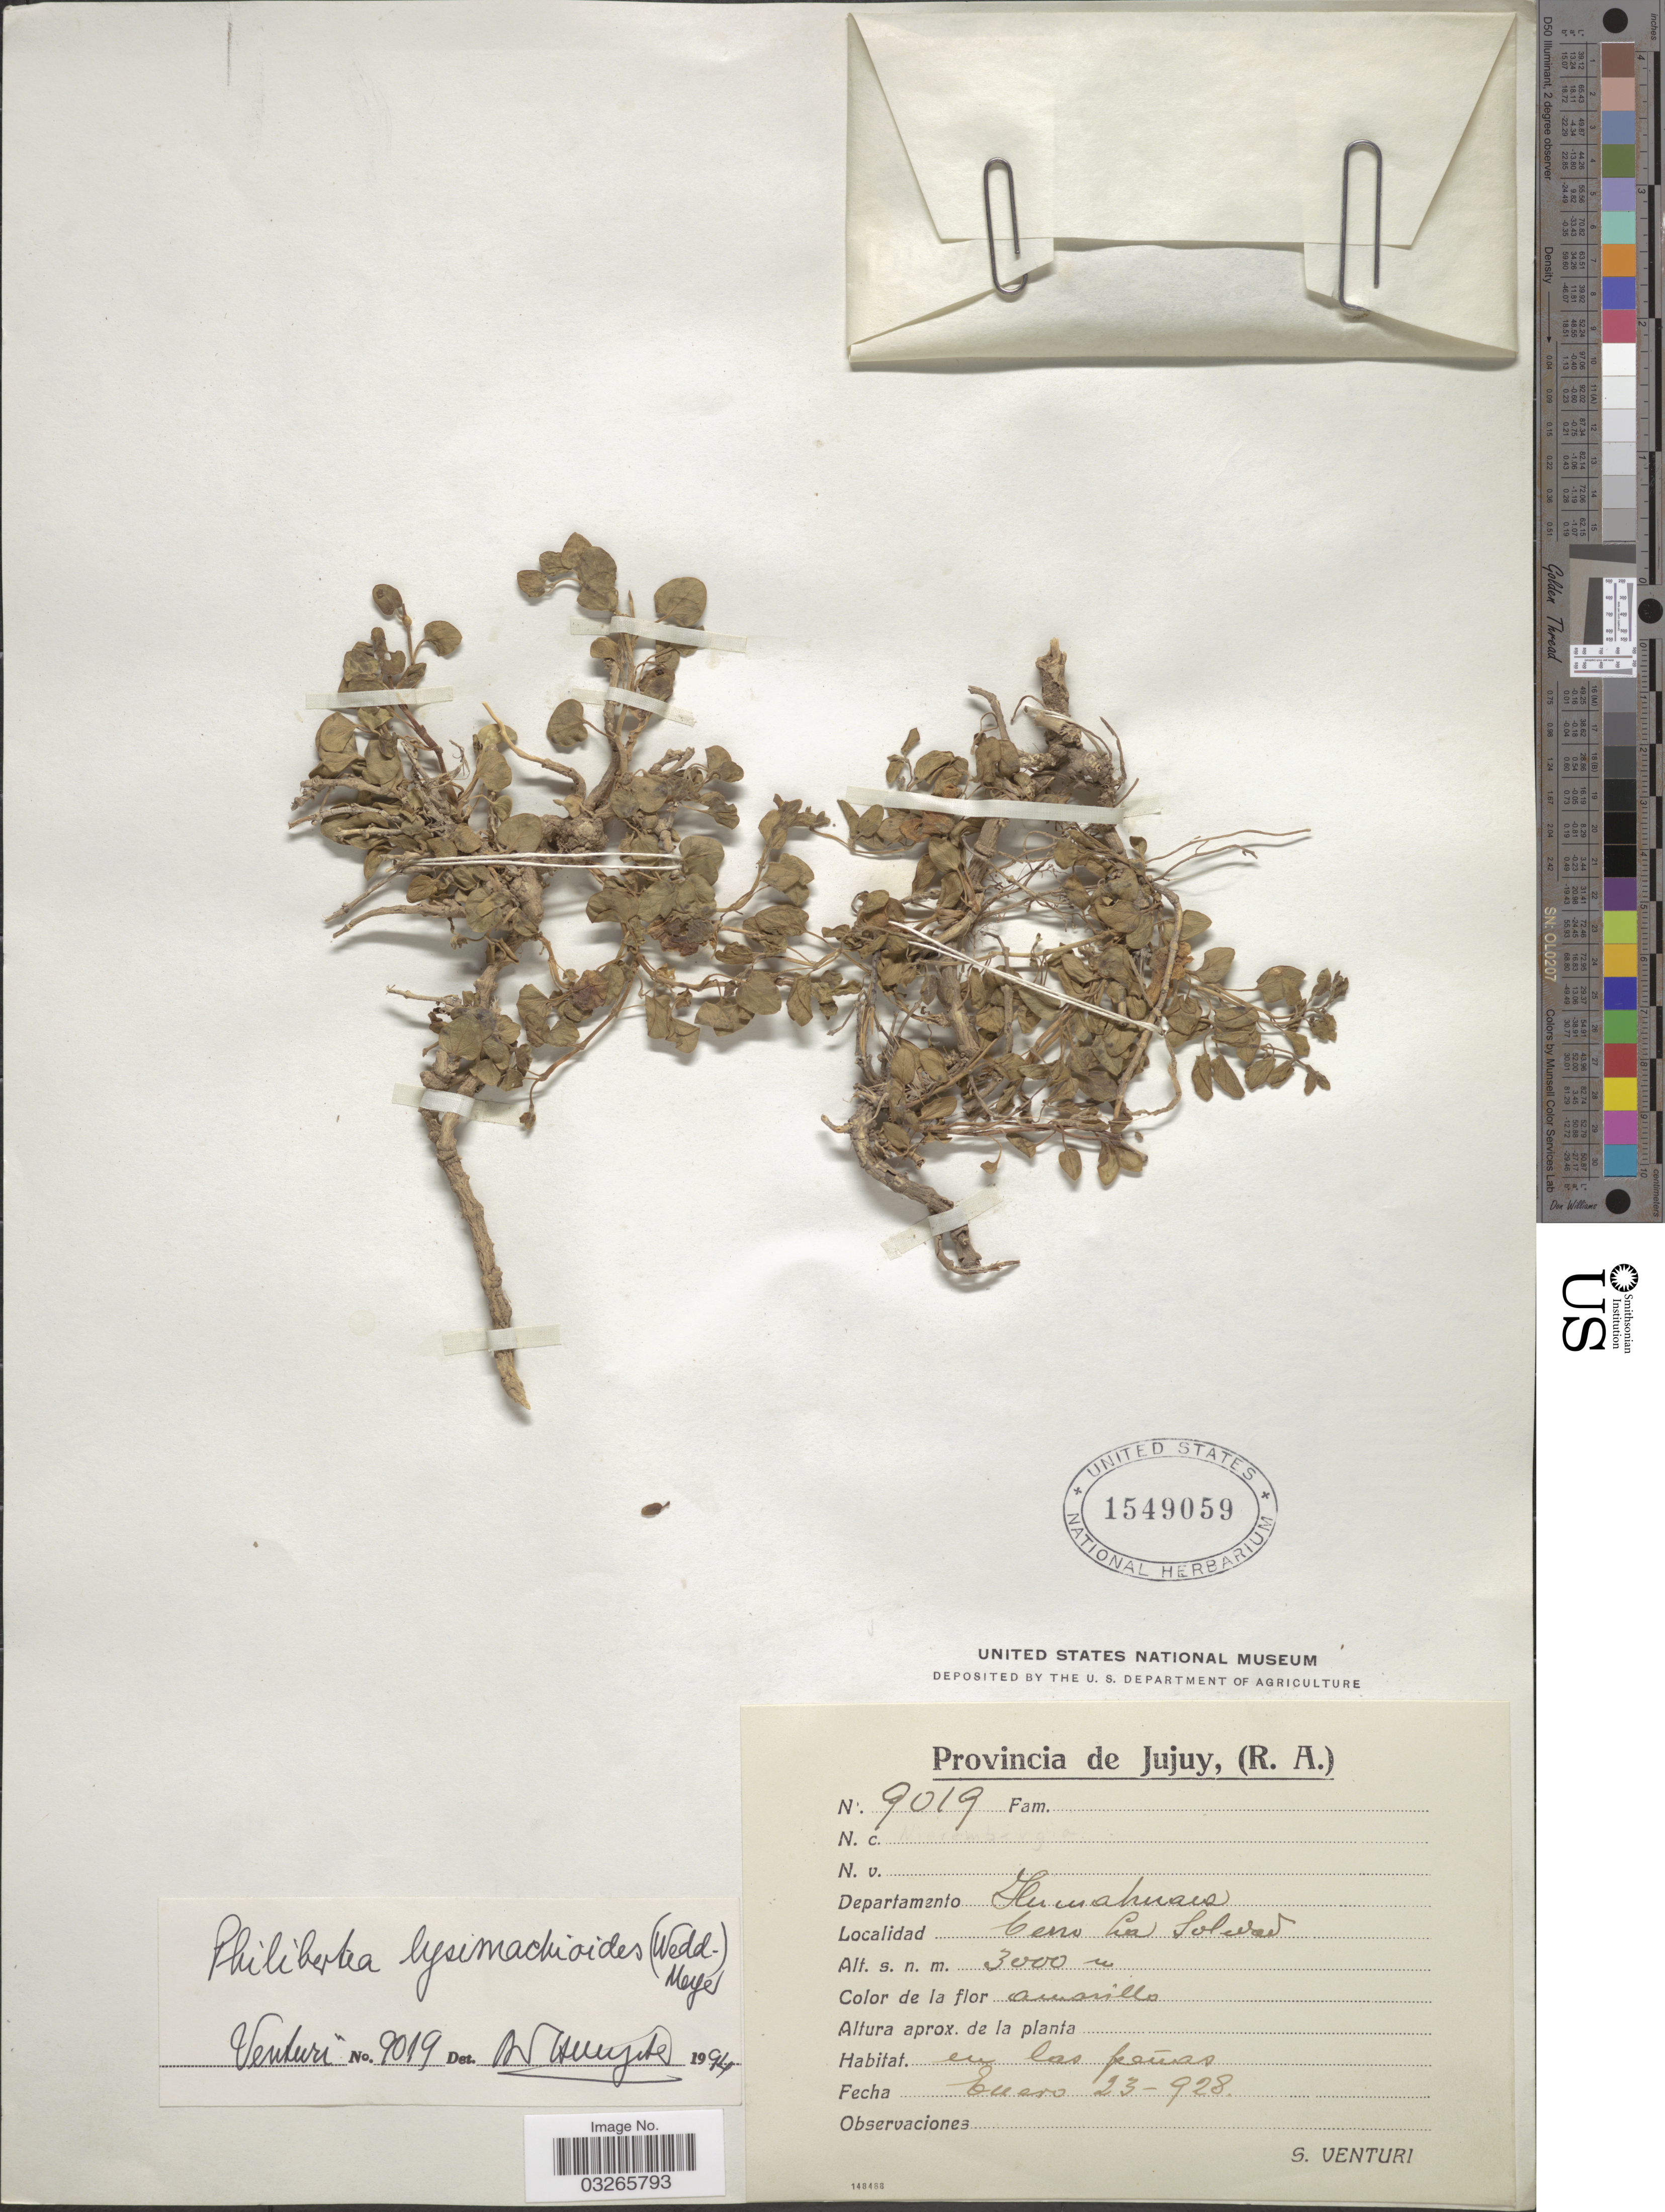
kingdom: Plantae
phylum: Tracheophyta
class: Magnoliopsida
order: Gentianales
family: Apocynaceae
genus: Sarcostemma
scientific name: Sarcostemma lysimachioides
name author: (Wedd.) R.W. Holm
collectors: S. Venturi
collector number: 9019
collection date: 1928-01-23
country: Argentina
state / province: Jujuy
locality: Departamento Humahuaca. Cerro La Soledad.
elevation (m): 3000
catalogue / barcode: US 1549059